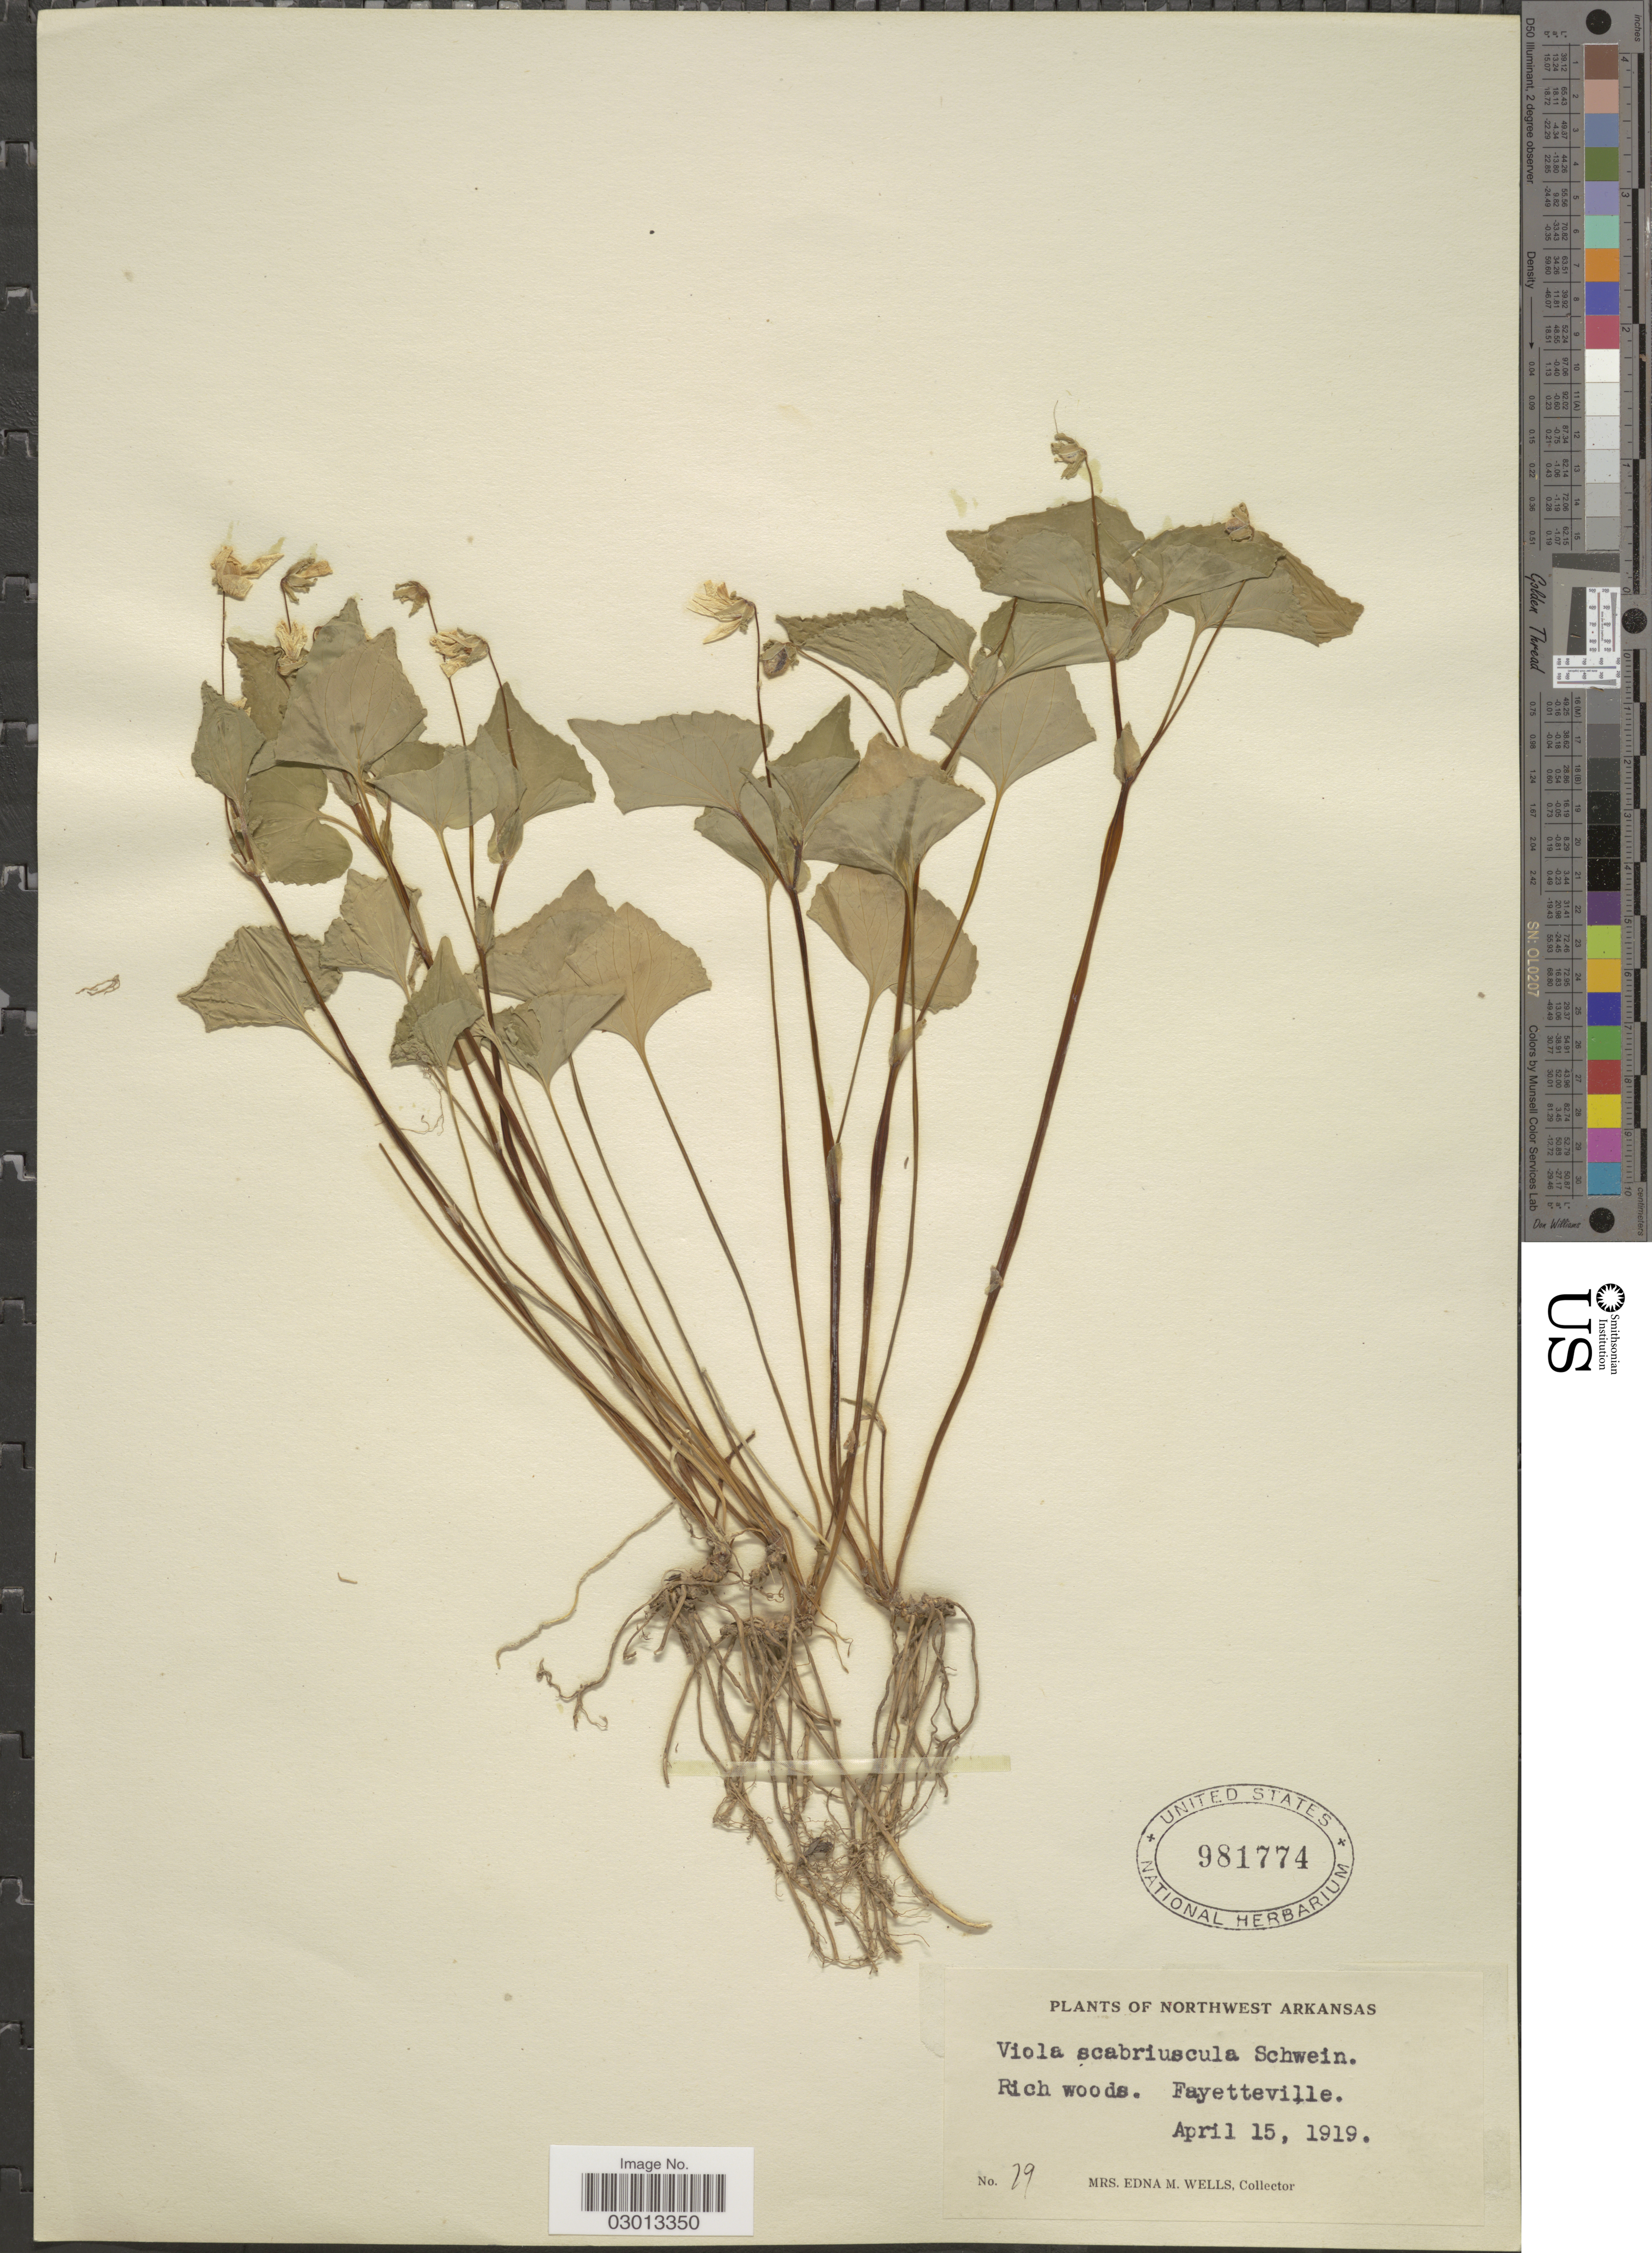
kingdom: Plantae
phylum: Tracheophyta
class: Magnoliopsida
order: Malpighiales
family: Violaceae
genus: Viola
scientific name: Viola pensylvanica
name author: Michx.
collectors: E. M. Wells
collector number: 79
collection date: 1919-04-15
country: United States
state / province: Arkansas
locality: Northwest Arkansas. Fayetteville.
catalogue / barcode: US 981774